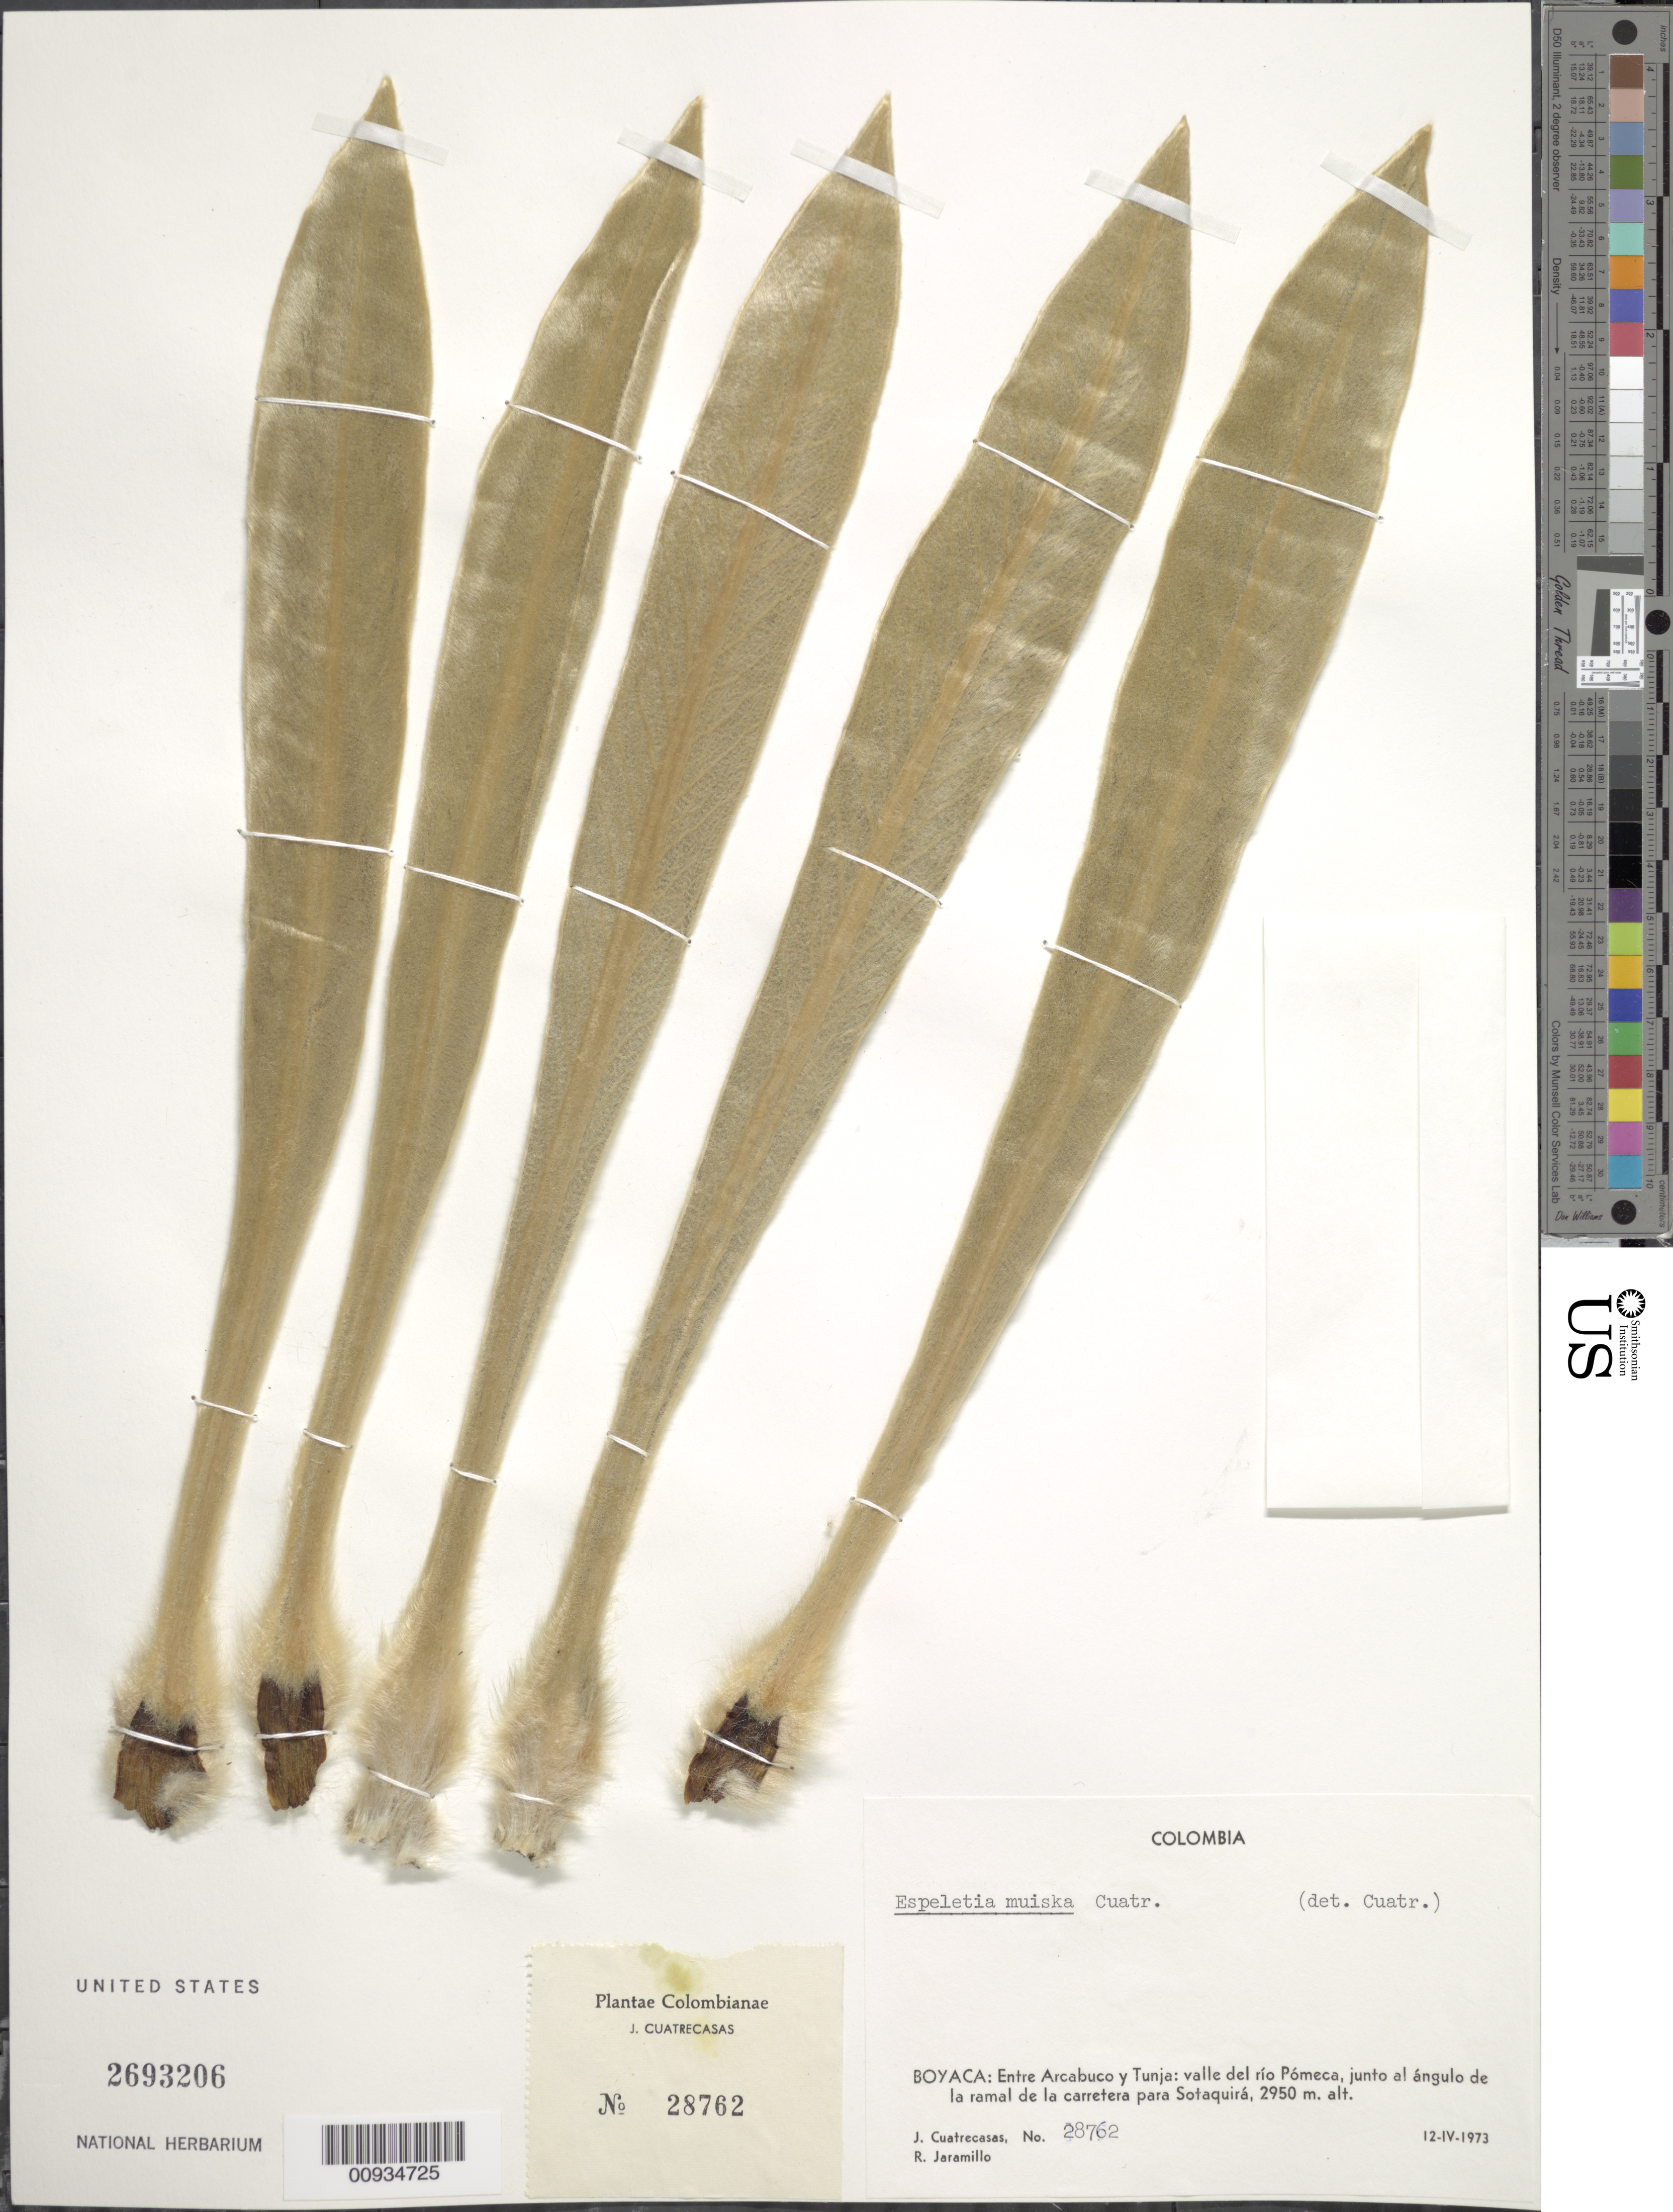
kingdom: Plantae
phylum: Tracheophyta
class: Magnoliopsida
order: Asterales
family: Asteraceae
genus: Espeletiopsis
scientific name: Espeletiopsis muiska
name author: (Cuatrec.) Cuatrec.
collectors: J. Cuatrecasas & R. Jaramillo M.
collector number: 28762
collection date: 1973-04-12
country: Colombia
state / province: Boyacá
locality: Entre Arcabuco y Tunja: valle del rio Pomeca, junto al angulo de la ramal de la carretera para Sotaquira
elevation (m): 2950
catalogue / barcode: US 2693206